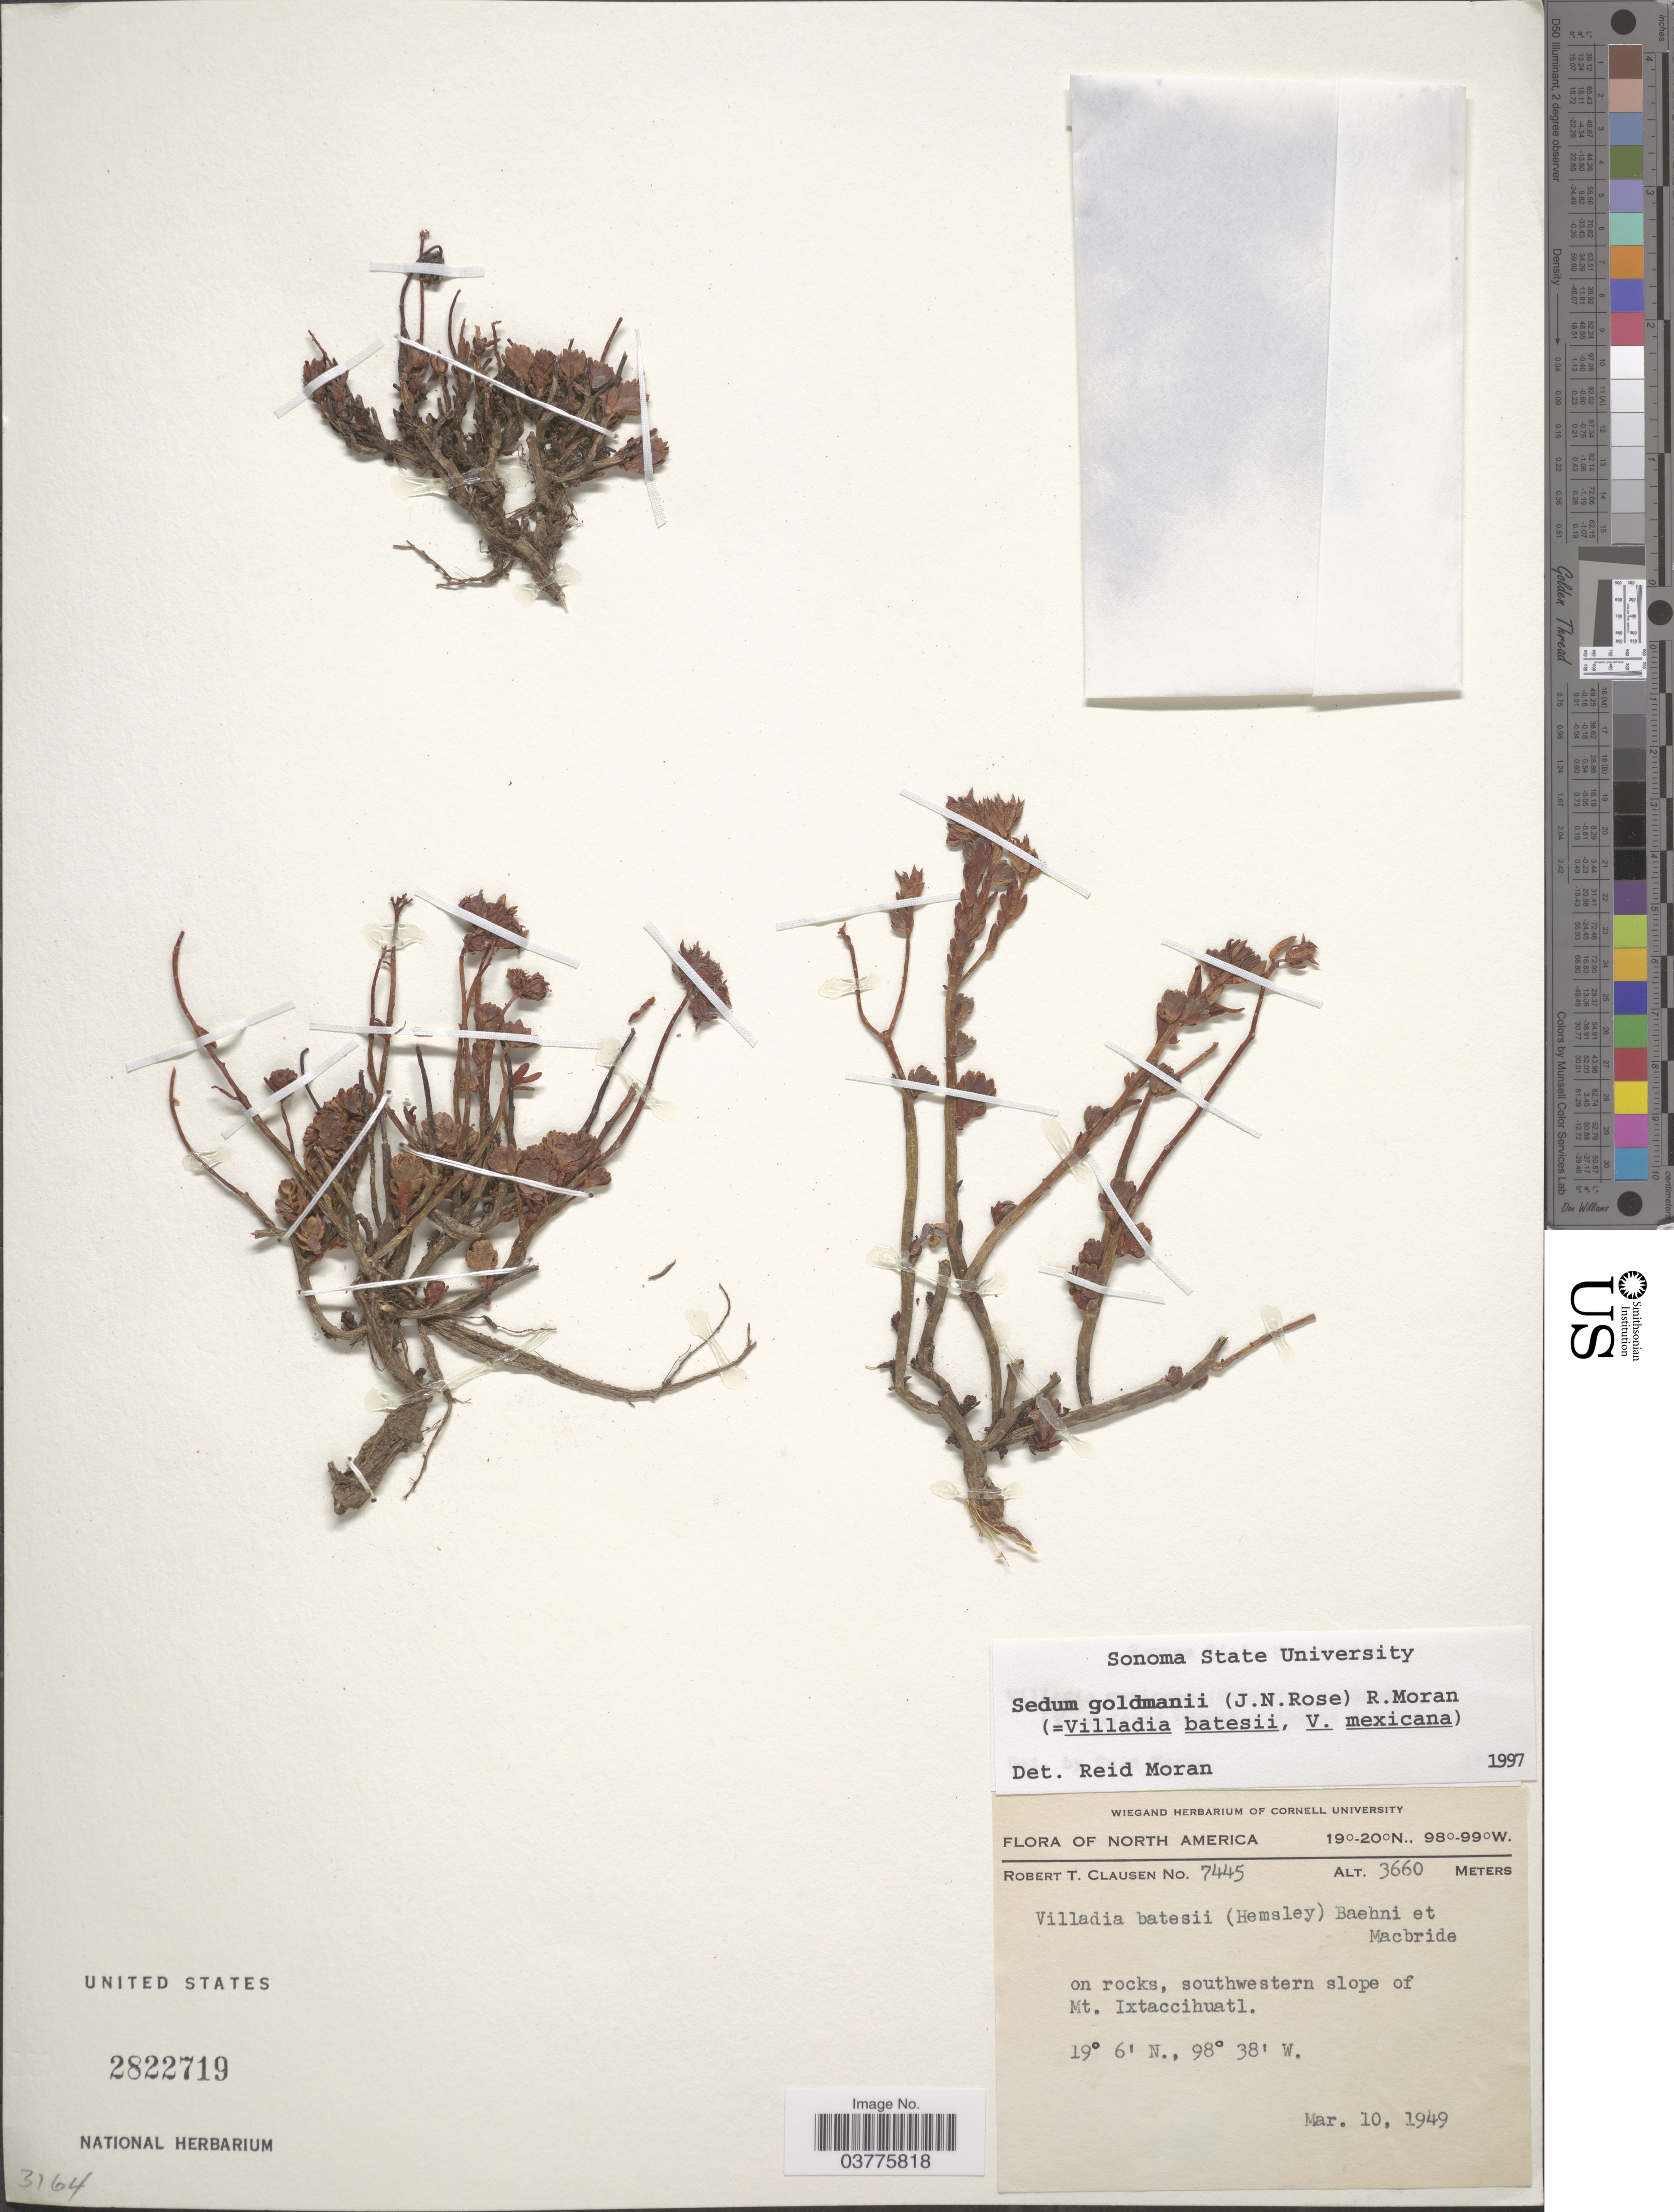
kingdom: Plantae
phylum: Tracheophyta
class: Magnoliopsida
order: Saxifragales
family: Crassulaceae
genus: Sedum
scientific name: Sedum goldmanii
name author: (Rose) Moran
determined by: Moran, R. V.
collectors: R. T. Clausen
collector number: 7445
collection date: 1949-03-10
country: Mexico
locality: North America. Southwestern slope of Mt. Ixtaccihuatl.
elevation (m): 3660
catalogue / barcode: US 2822719